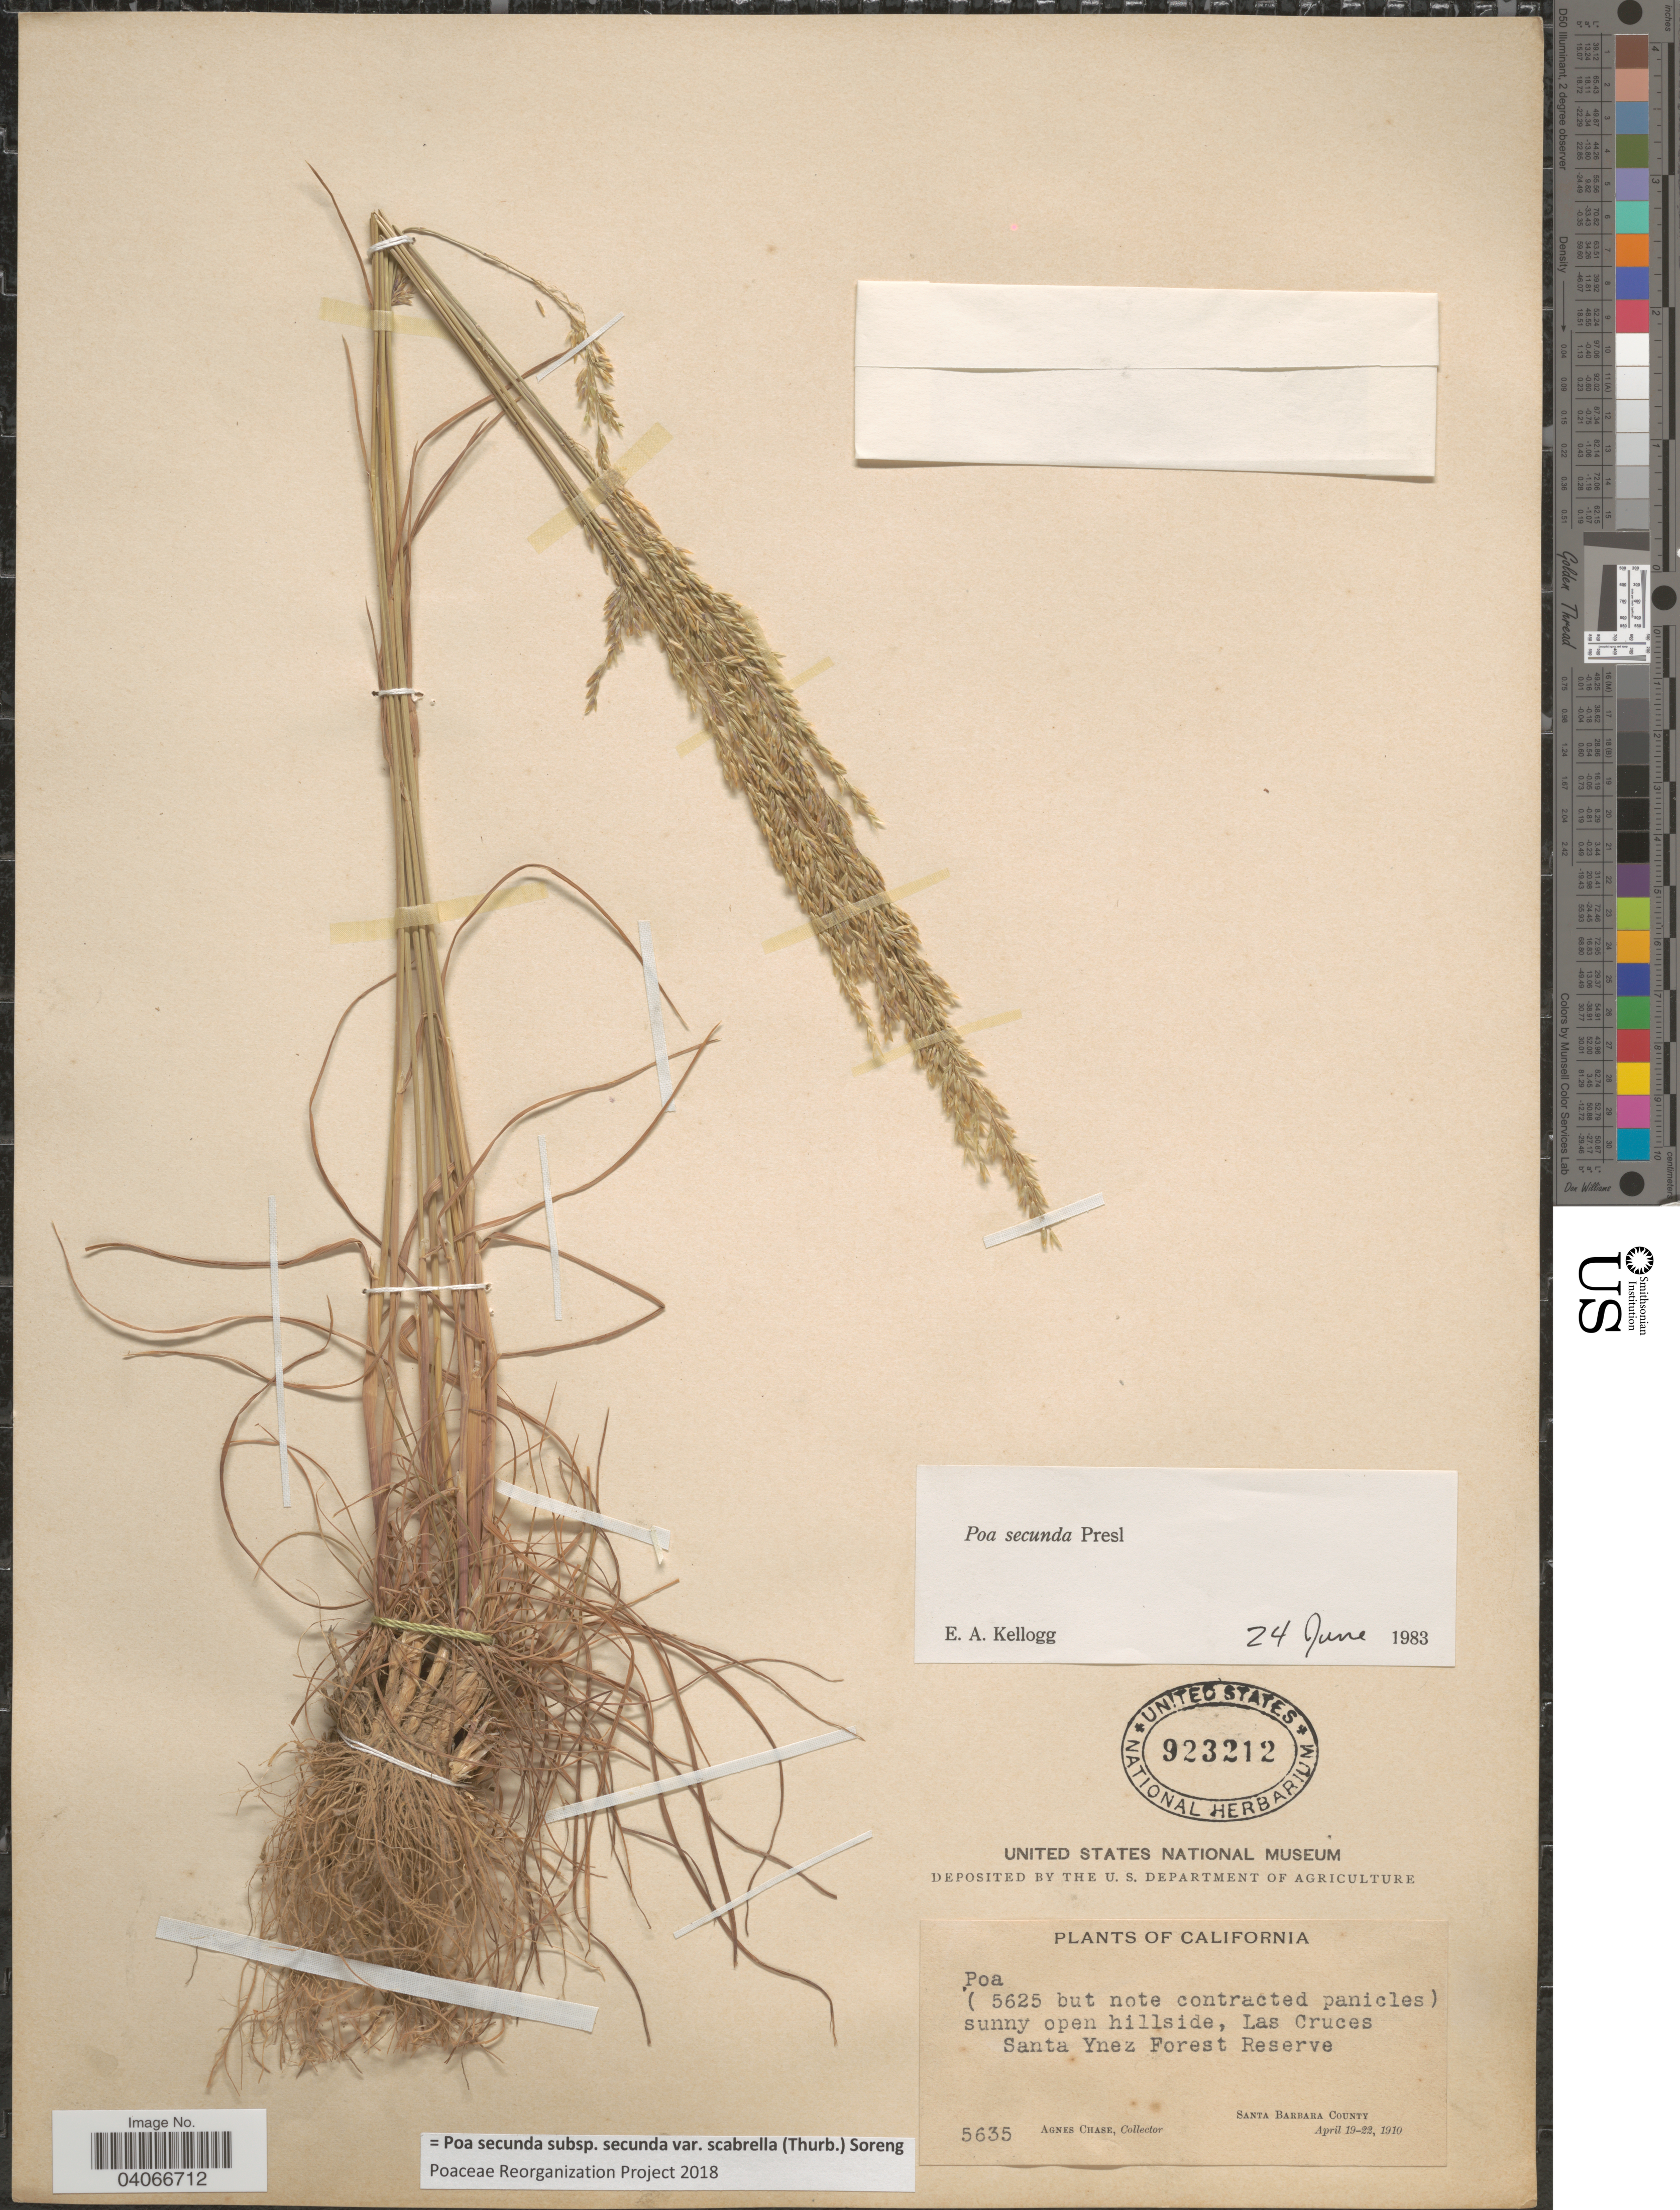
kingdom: Plantae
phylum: Tracheophyta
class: Liliopsida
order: Poales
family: Poaceae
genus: Poa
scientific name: Poa secunda subsp. secunda var. scabrella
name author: (Thurb.) Soreng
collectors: A. Chase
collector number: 5635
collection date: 1910-04-19/1910-04-22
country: United States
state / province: California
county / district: Santa Barbara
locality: Sunny open hillside, Las Cruces Santa Ynez Forest Reserve. Santa Barbara County.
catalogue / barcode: US 923212